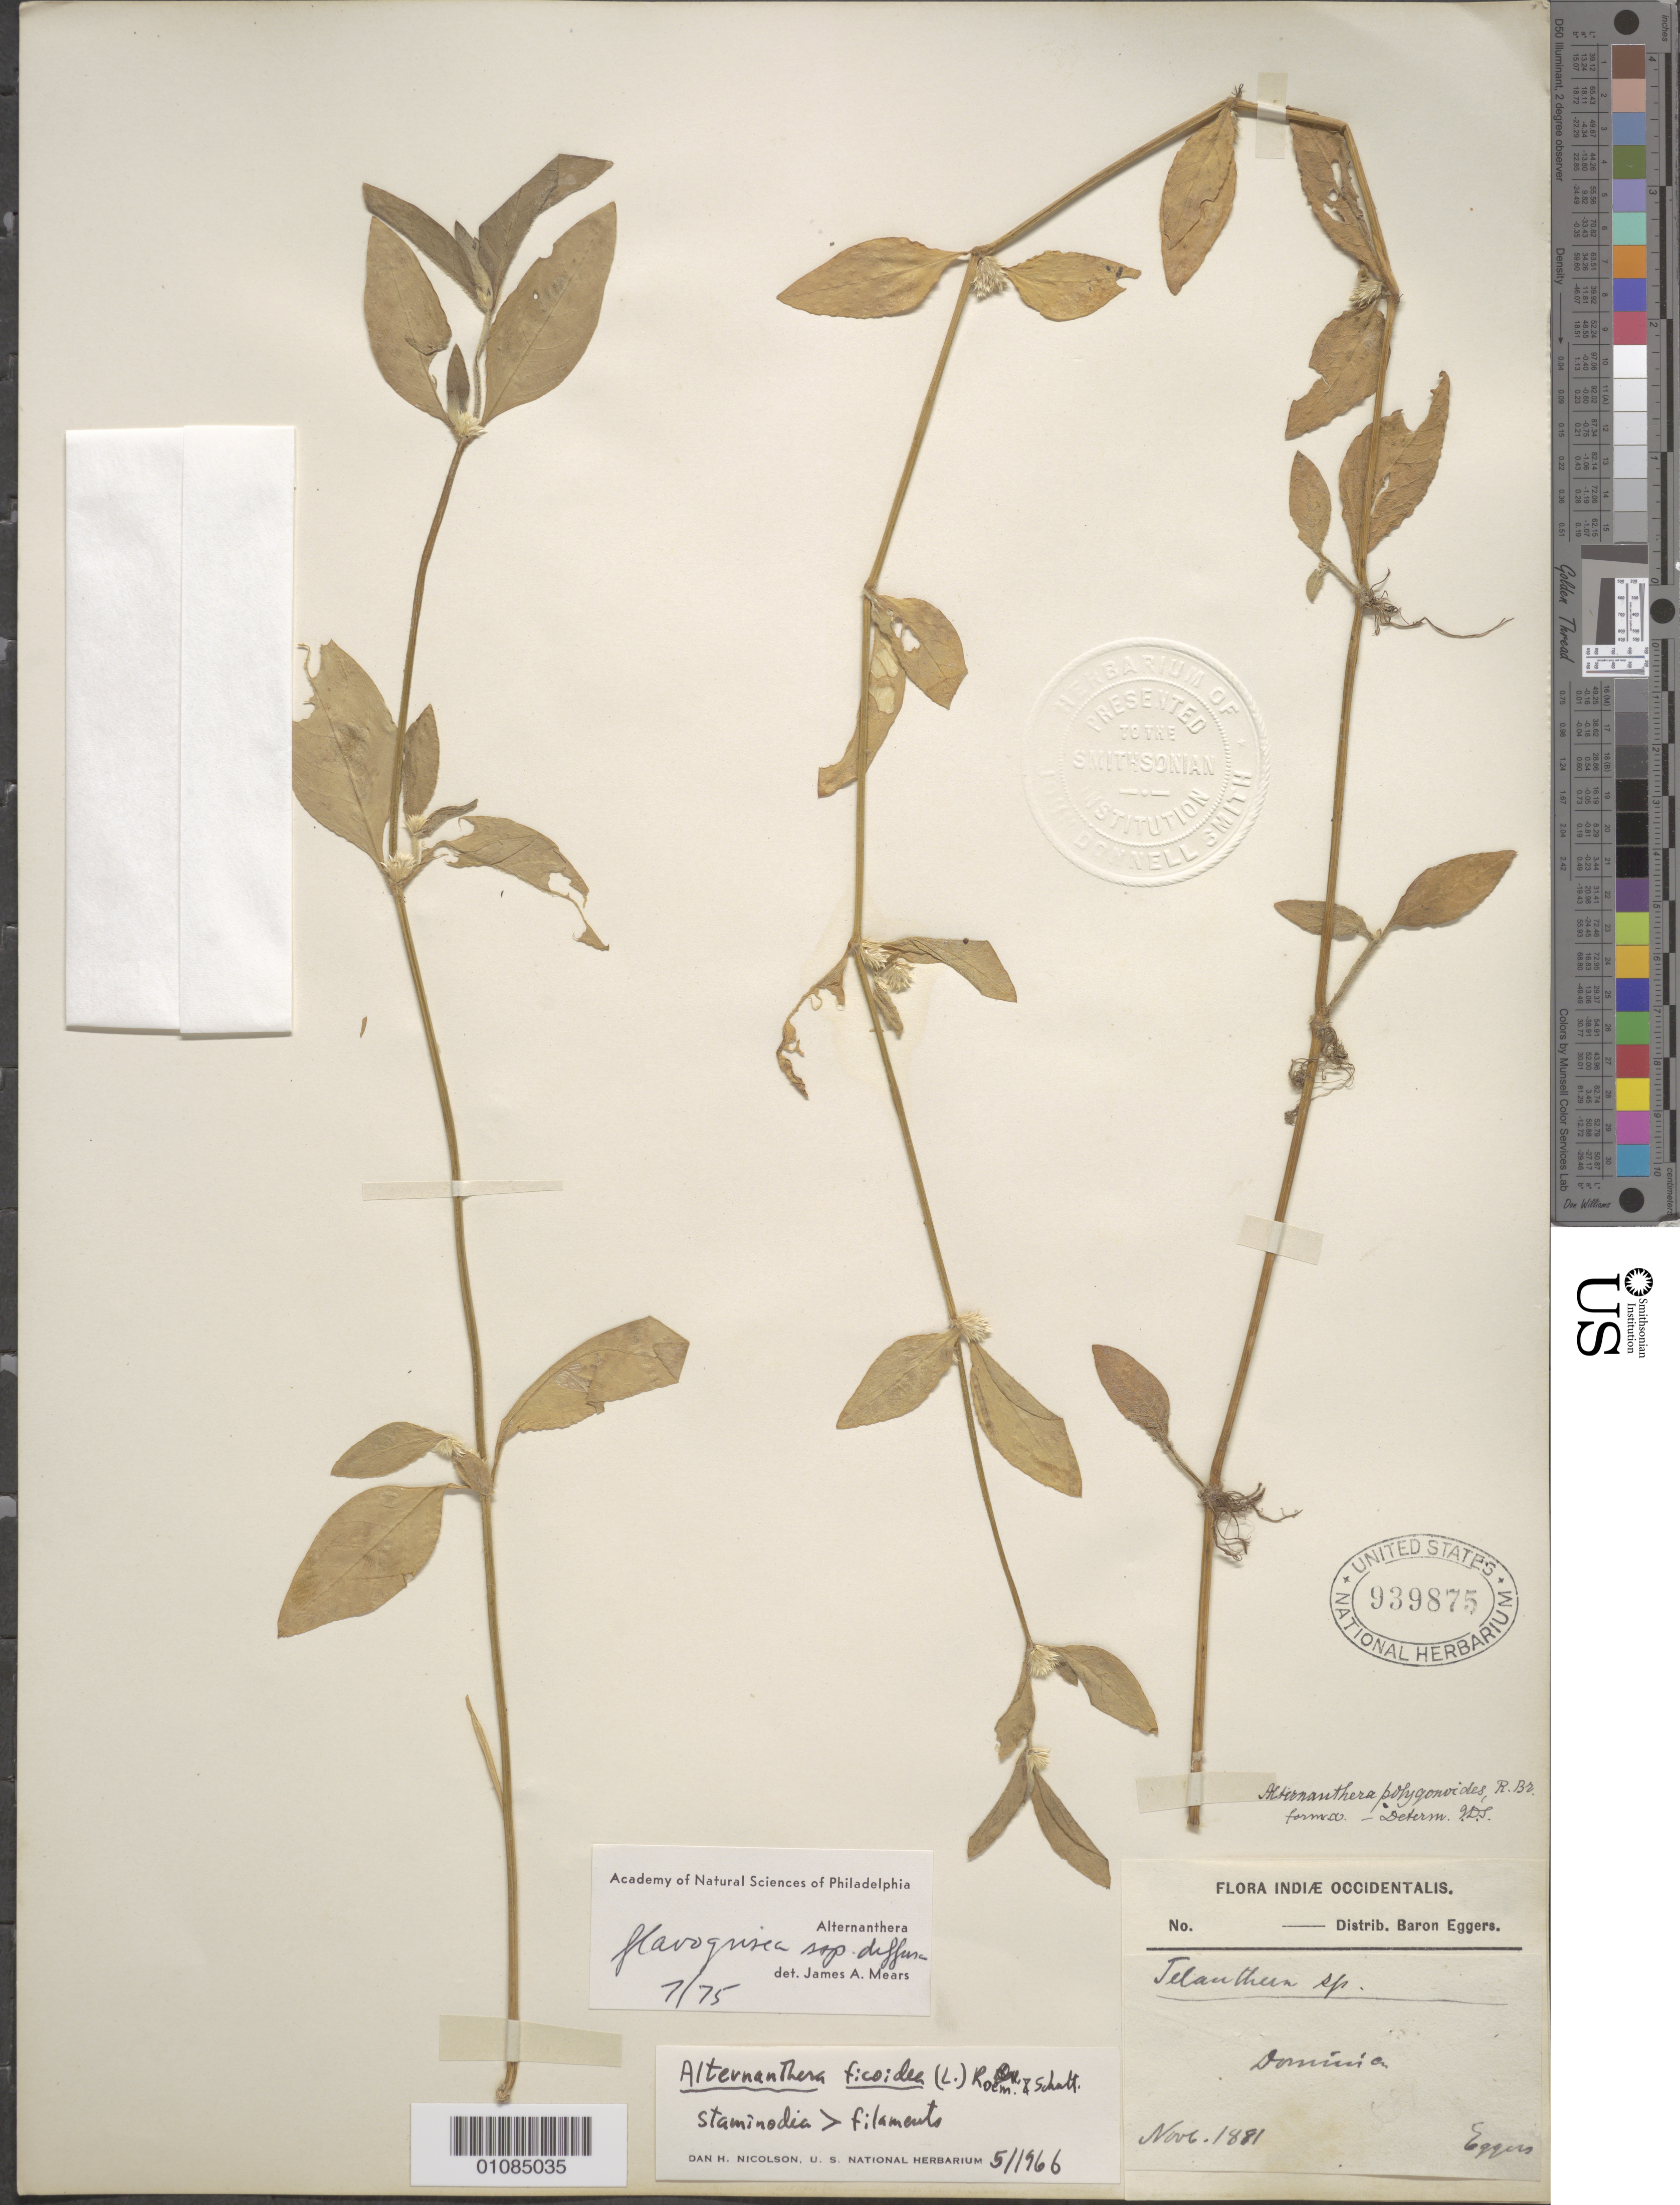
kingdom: Plantae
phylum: Tracheophyta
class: Magnoliopsida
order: Caryophyllales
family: Amaranthaceae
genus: Alternanthera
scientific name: Alternanthera flavogrisea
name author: Urb.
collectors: H. F. A. von Eggers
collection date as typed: Nov 1881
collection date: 1881-11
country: Dominica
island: Dominica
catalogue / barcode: US 939875